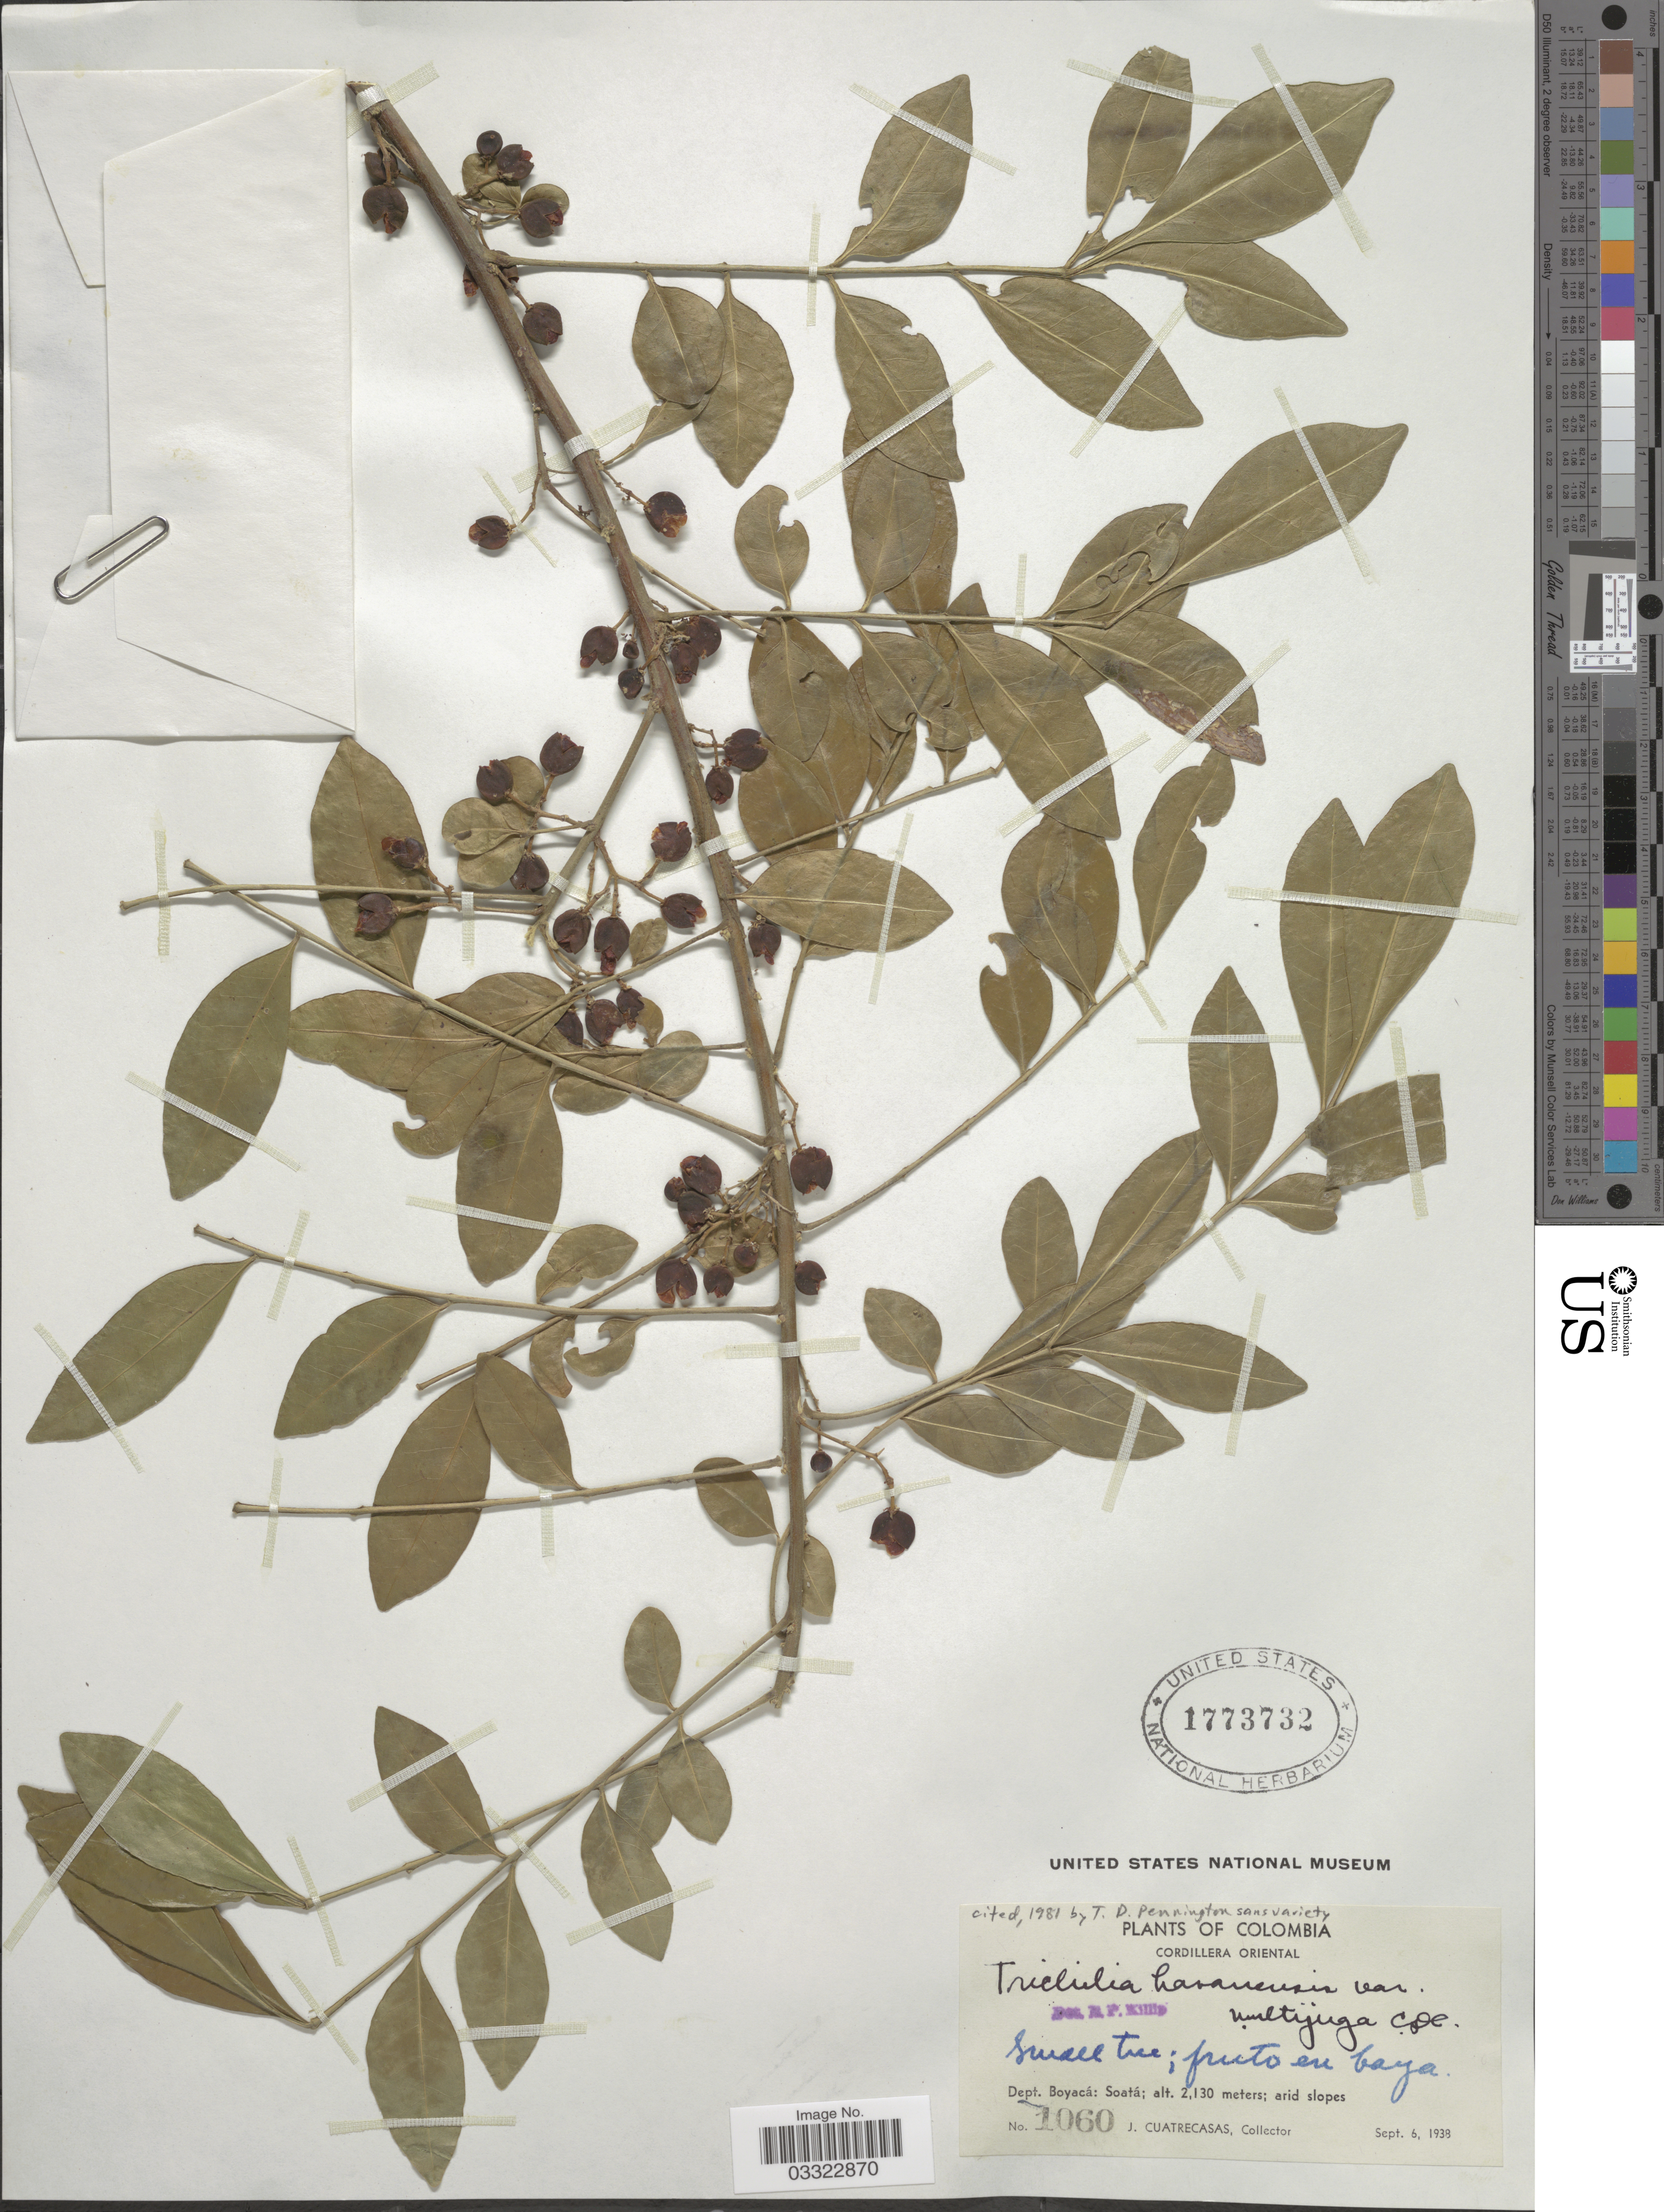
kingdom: Plantae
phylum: Tracheophyta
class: Magnoliopsida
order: Sapindales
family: Meliaceae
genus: Trichilia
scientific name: Trichilia havanensis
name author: Jacq.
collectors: J. Cuatrecasas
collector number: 1060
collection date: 1938-09-06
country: Colombia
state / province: Boyacá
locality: Cordillera Oriental. Dept. Boyacá: Soatá.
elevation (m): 2130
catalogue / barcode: US 1773732